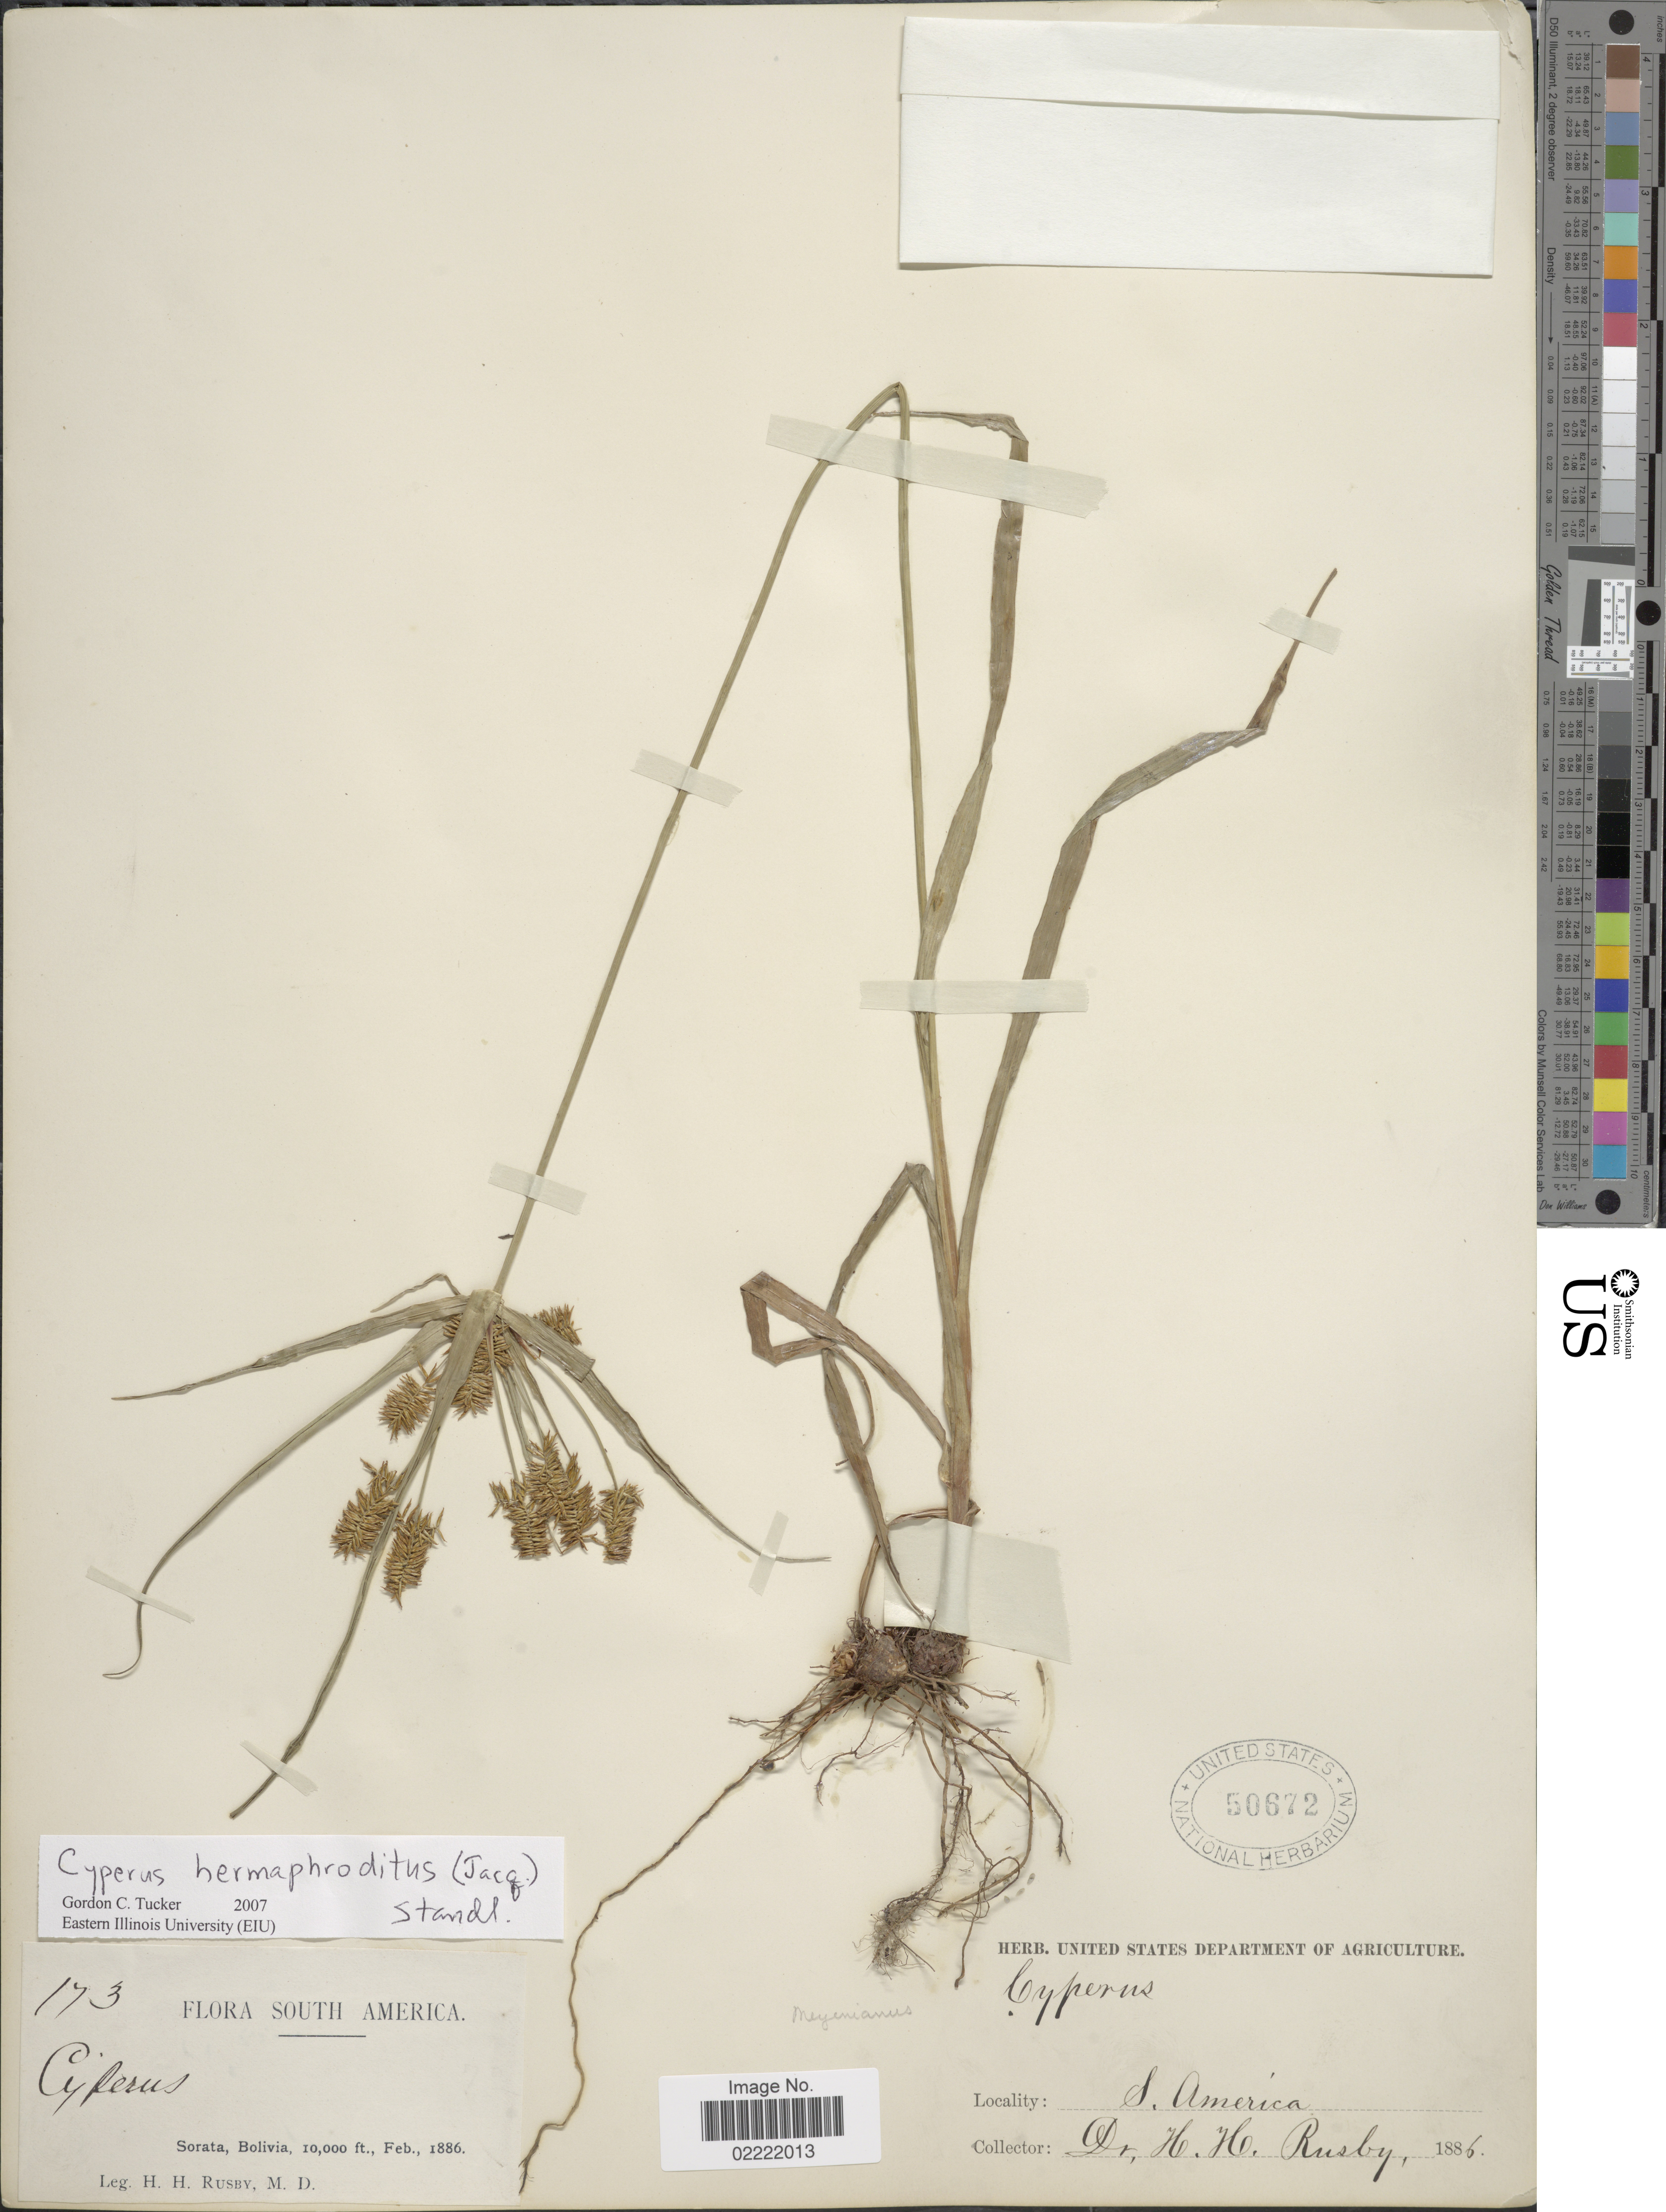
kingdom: Plantae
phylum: Tracheophyta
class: Liliopsida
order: Poales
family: Cyperaceae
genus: Cyperus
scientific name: Cyperus hermaphroditus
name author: (Jacq.) Standl.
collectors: H. H. Rusby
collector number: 173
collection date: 1886-02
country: Bolivia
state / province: La Páz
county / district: Larecaja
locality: Sorata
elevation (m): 3048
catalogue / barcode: US 50672